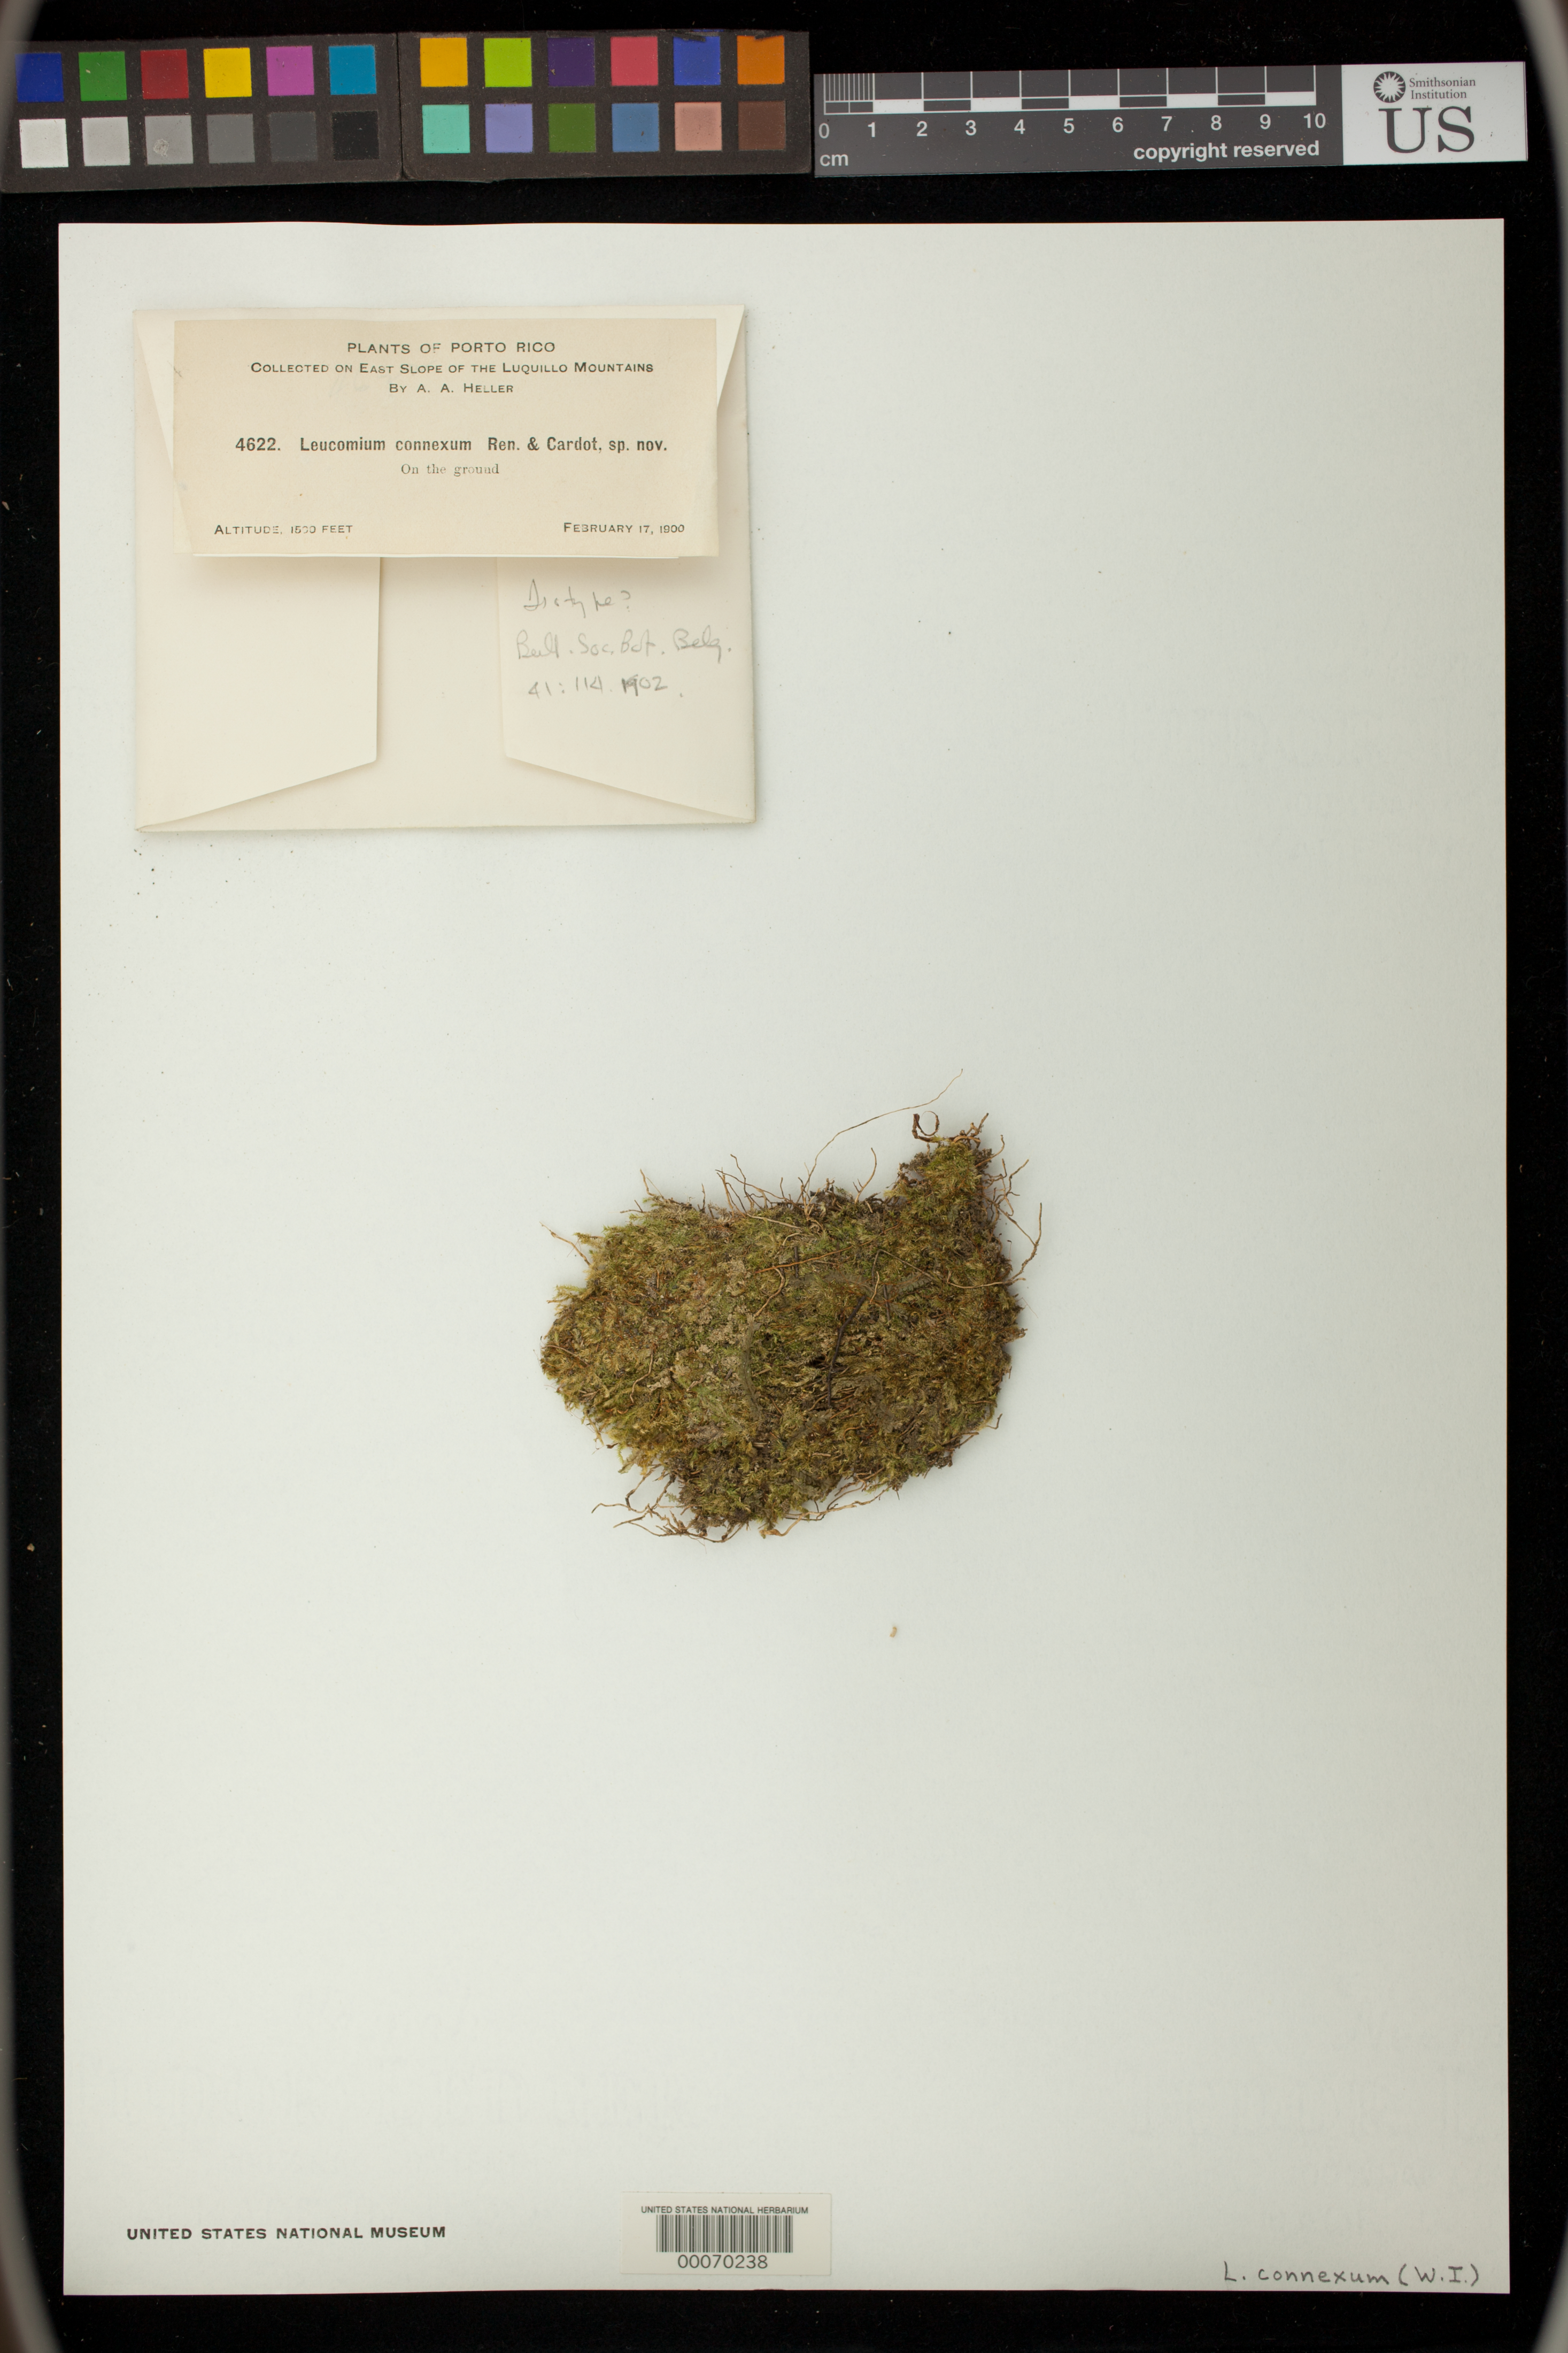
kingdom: Plantae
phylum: Bryophyta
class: Bryopsida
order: Hookeriales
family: Leucomiaceae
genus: Leucomium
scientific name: Leucomium connexum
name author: Renauld & Cardot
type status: Isotype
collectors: A. A. Heller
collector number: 4622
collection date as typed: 17 Feb 1900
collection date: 1900-02-17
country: Puerto Rico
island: Greater Antilles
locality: East slope Luquillo Mts; alt. 1500 ft.